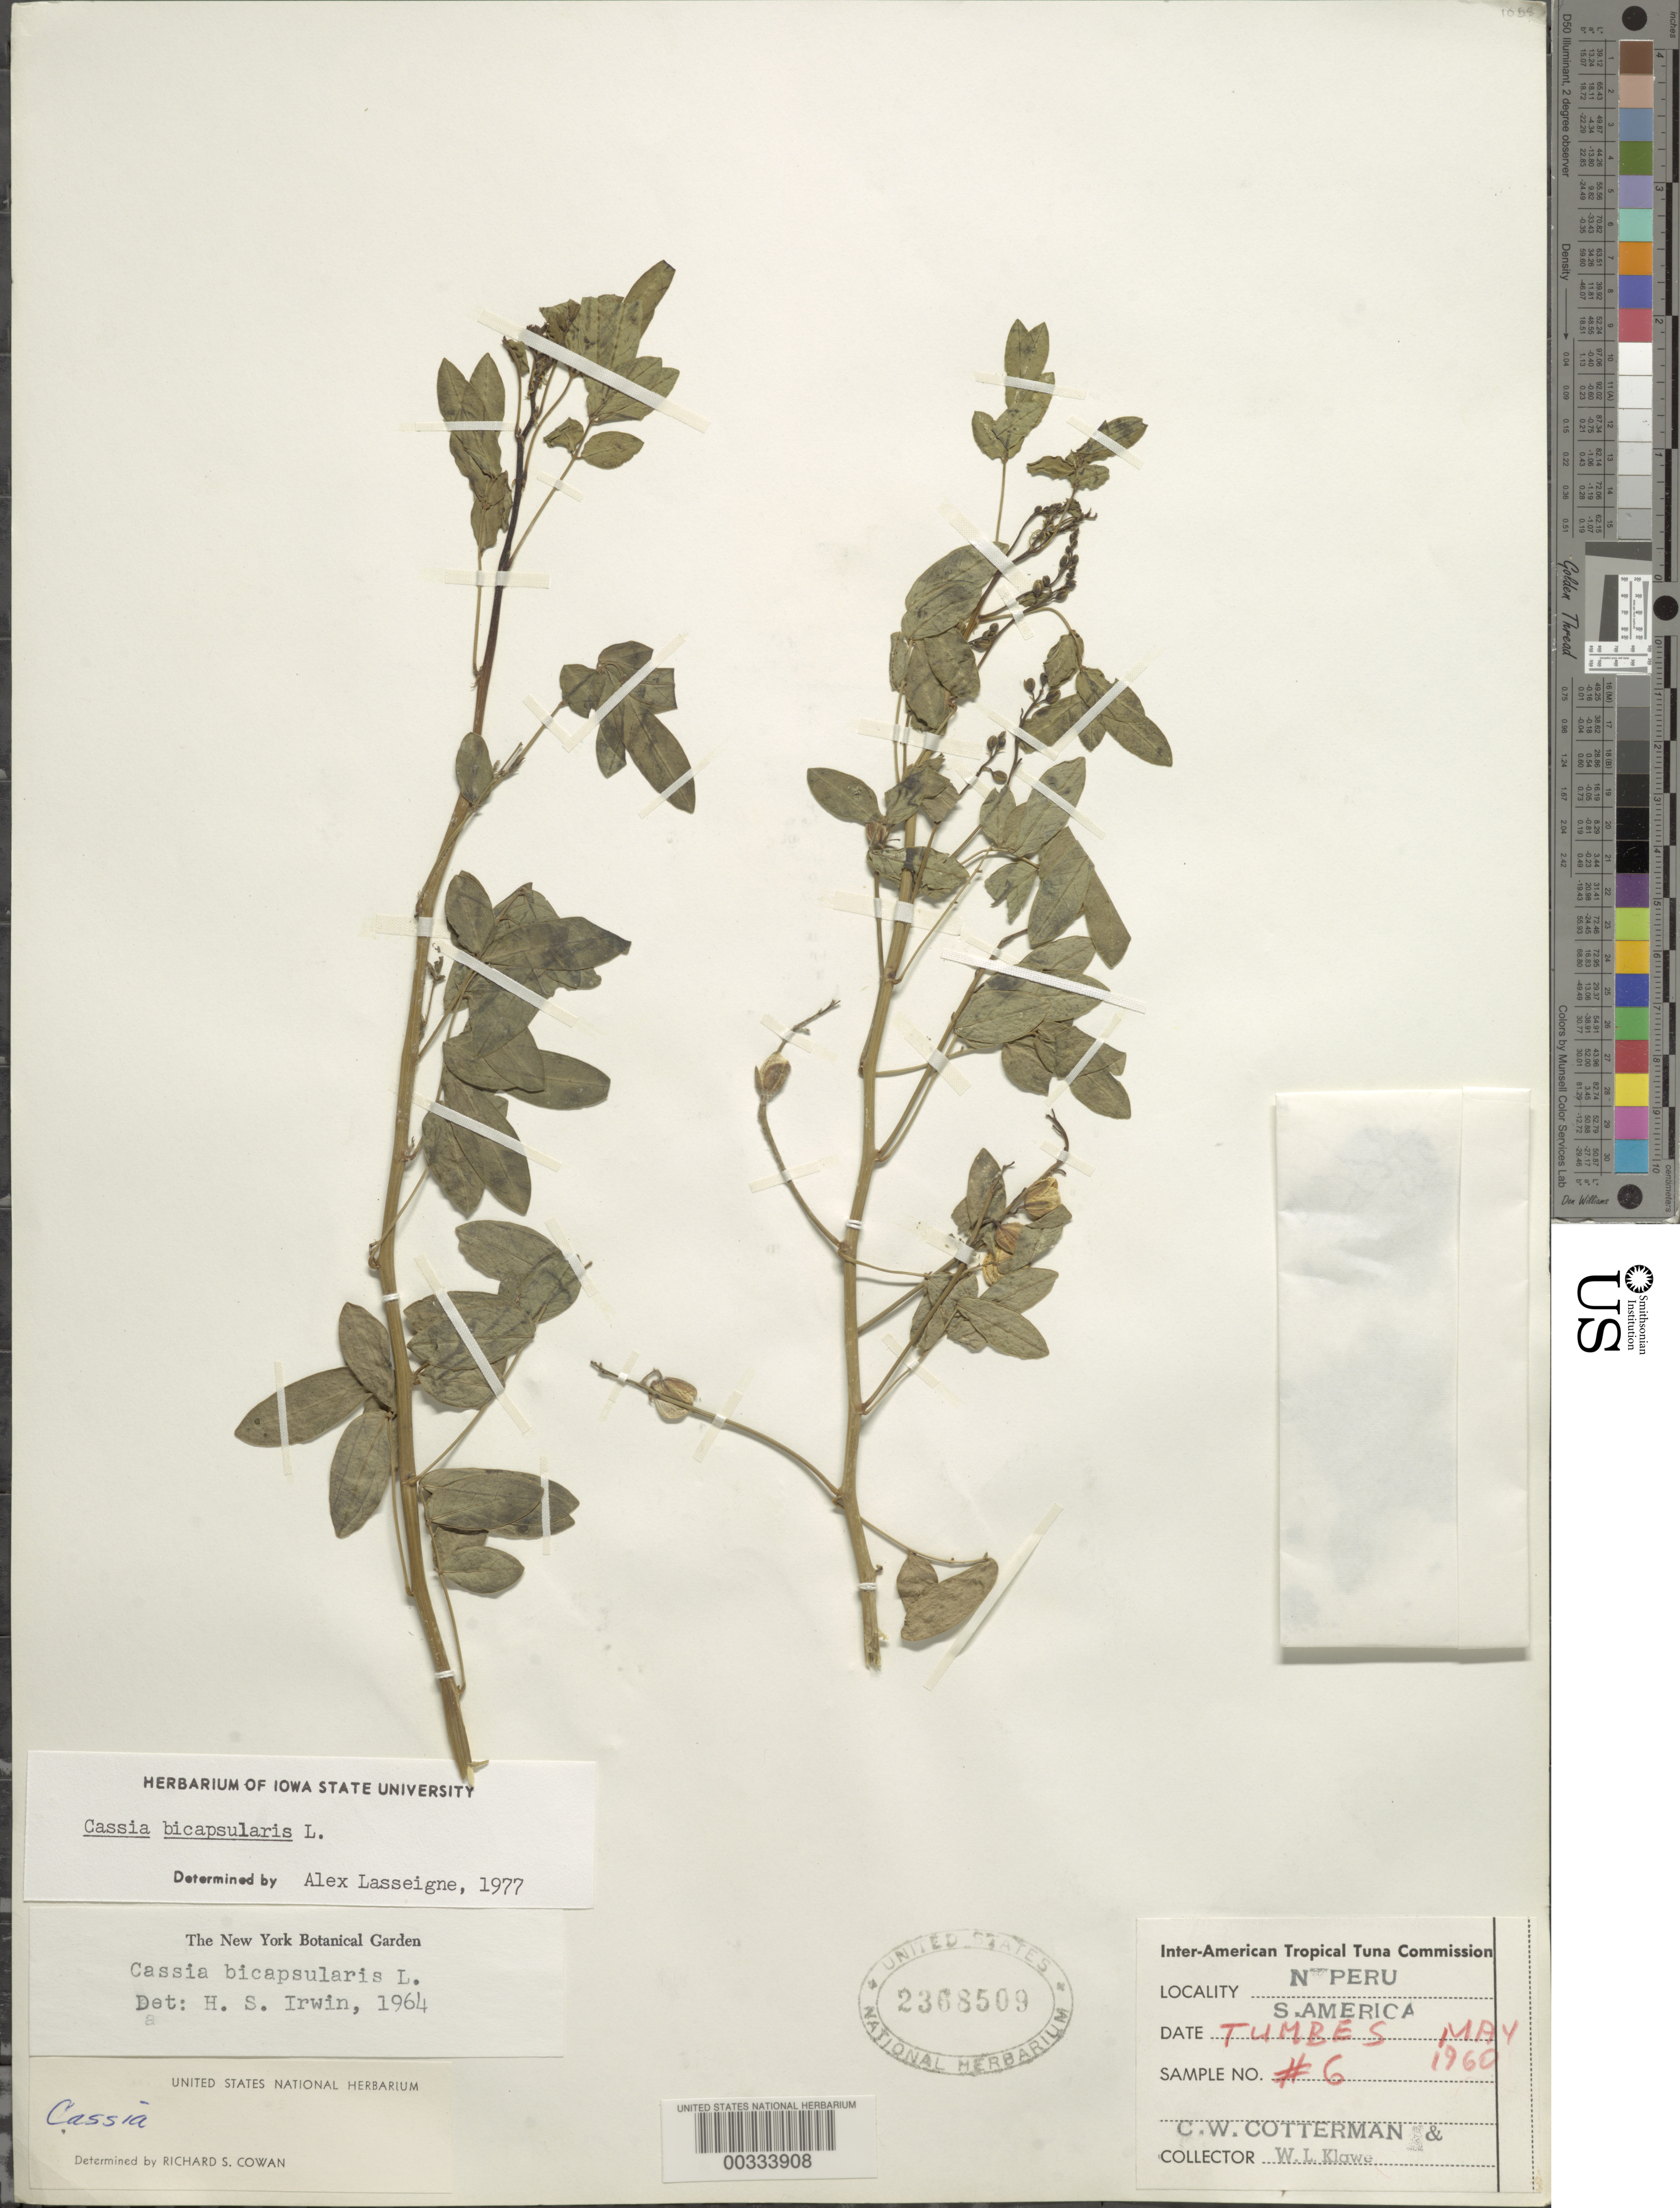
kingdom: Plantae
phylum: Tracheophyta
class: Magnoliopsida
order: Fabales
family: Fabaceae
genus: Senna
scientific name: Senna bicapsularis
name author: (L.) Roxb.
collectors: C. Cotterman & W. Klawe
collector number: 6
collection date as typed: May 1960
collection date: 1960-05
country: Peru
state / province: Tumbes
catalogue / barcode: US 2368509